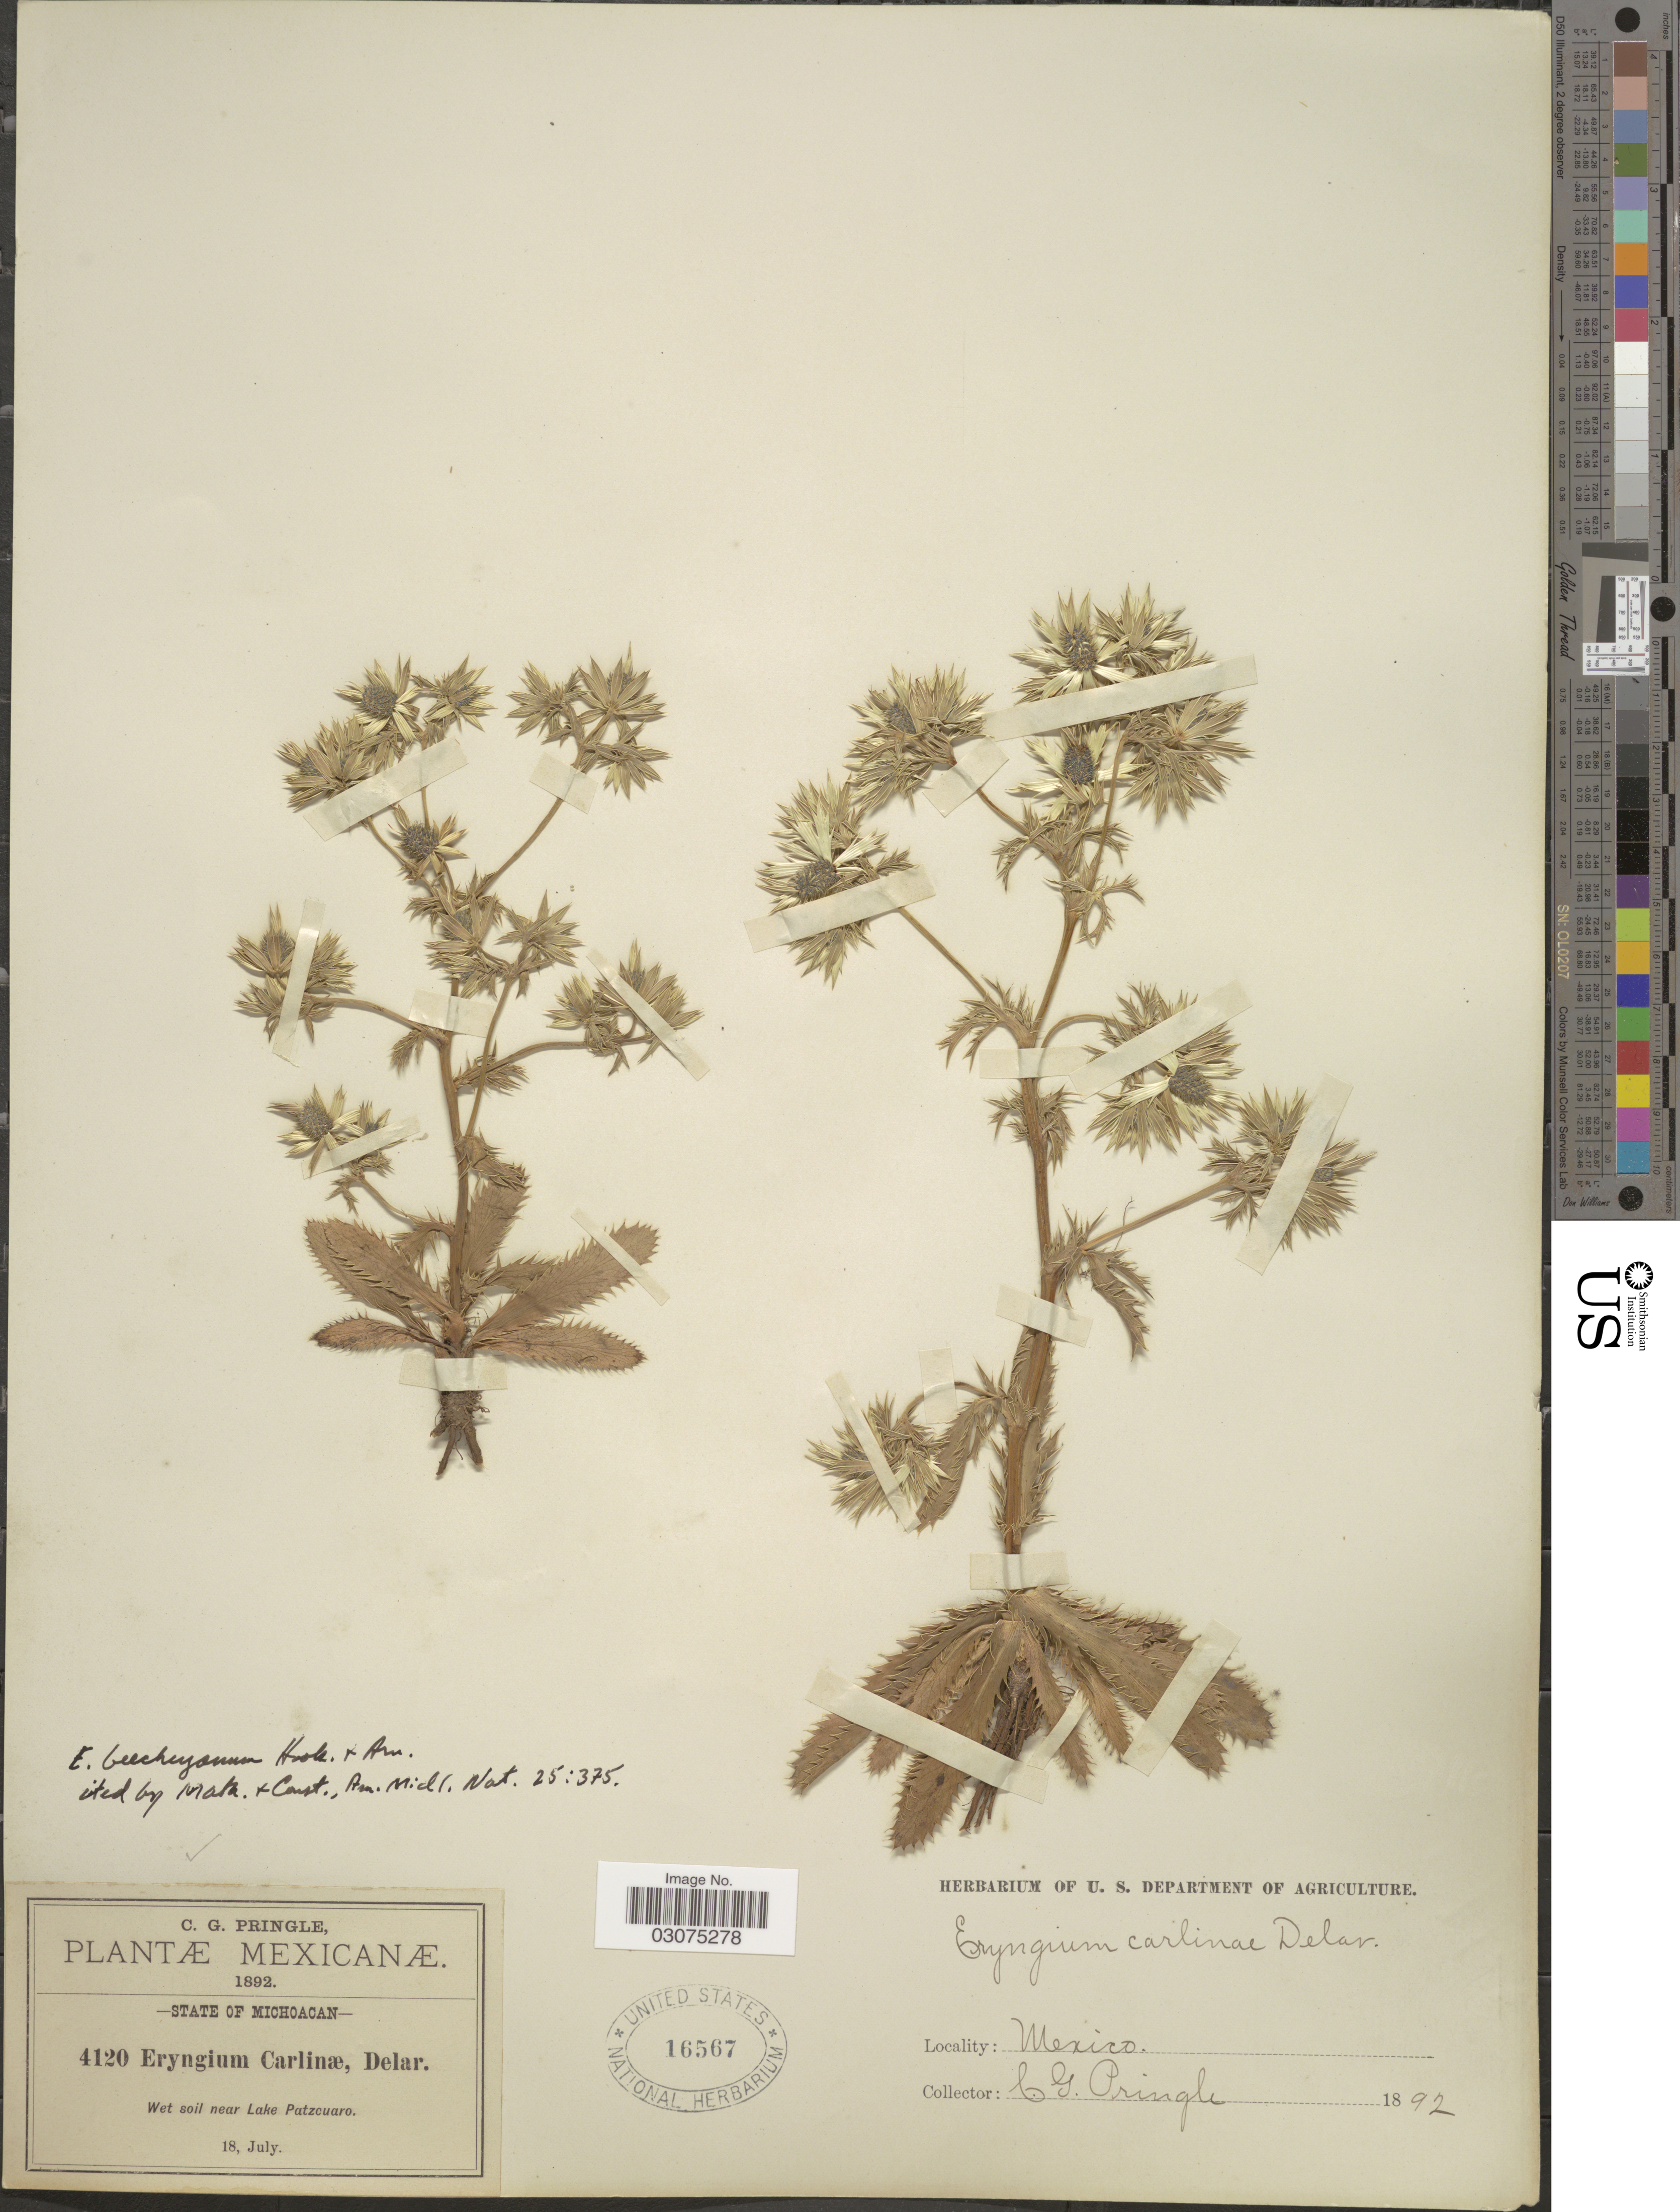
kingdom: Plantae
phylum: Tracheophyta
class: Magnoliopsida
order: Apiales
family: Apiaceae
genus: Eryngium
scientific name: Eryngium beecheyanum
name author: Hook. f. & Arn.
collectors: C. G. Pringle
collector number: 4120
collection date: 1892-07-18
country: Mexico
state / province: Michoacán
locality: Wet soil near Lake Patzcuaro.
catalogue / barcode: US 16567